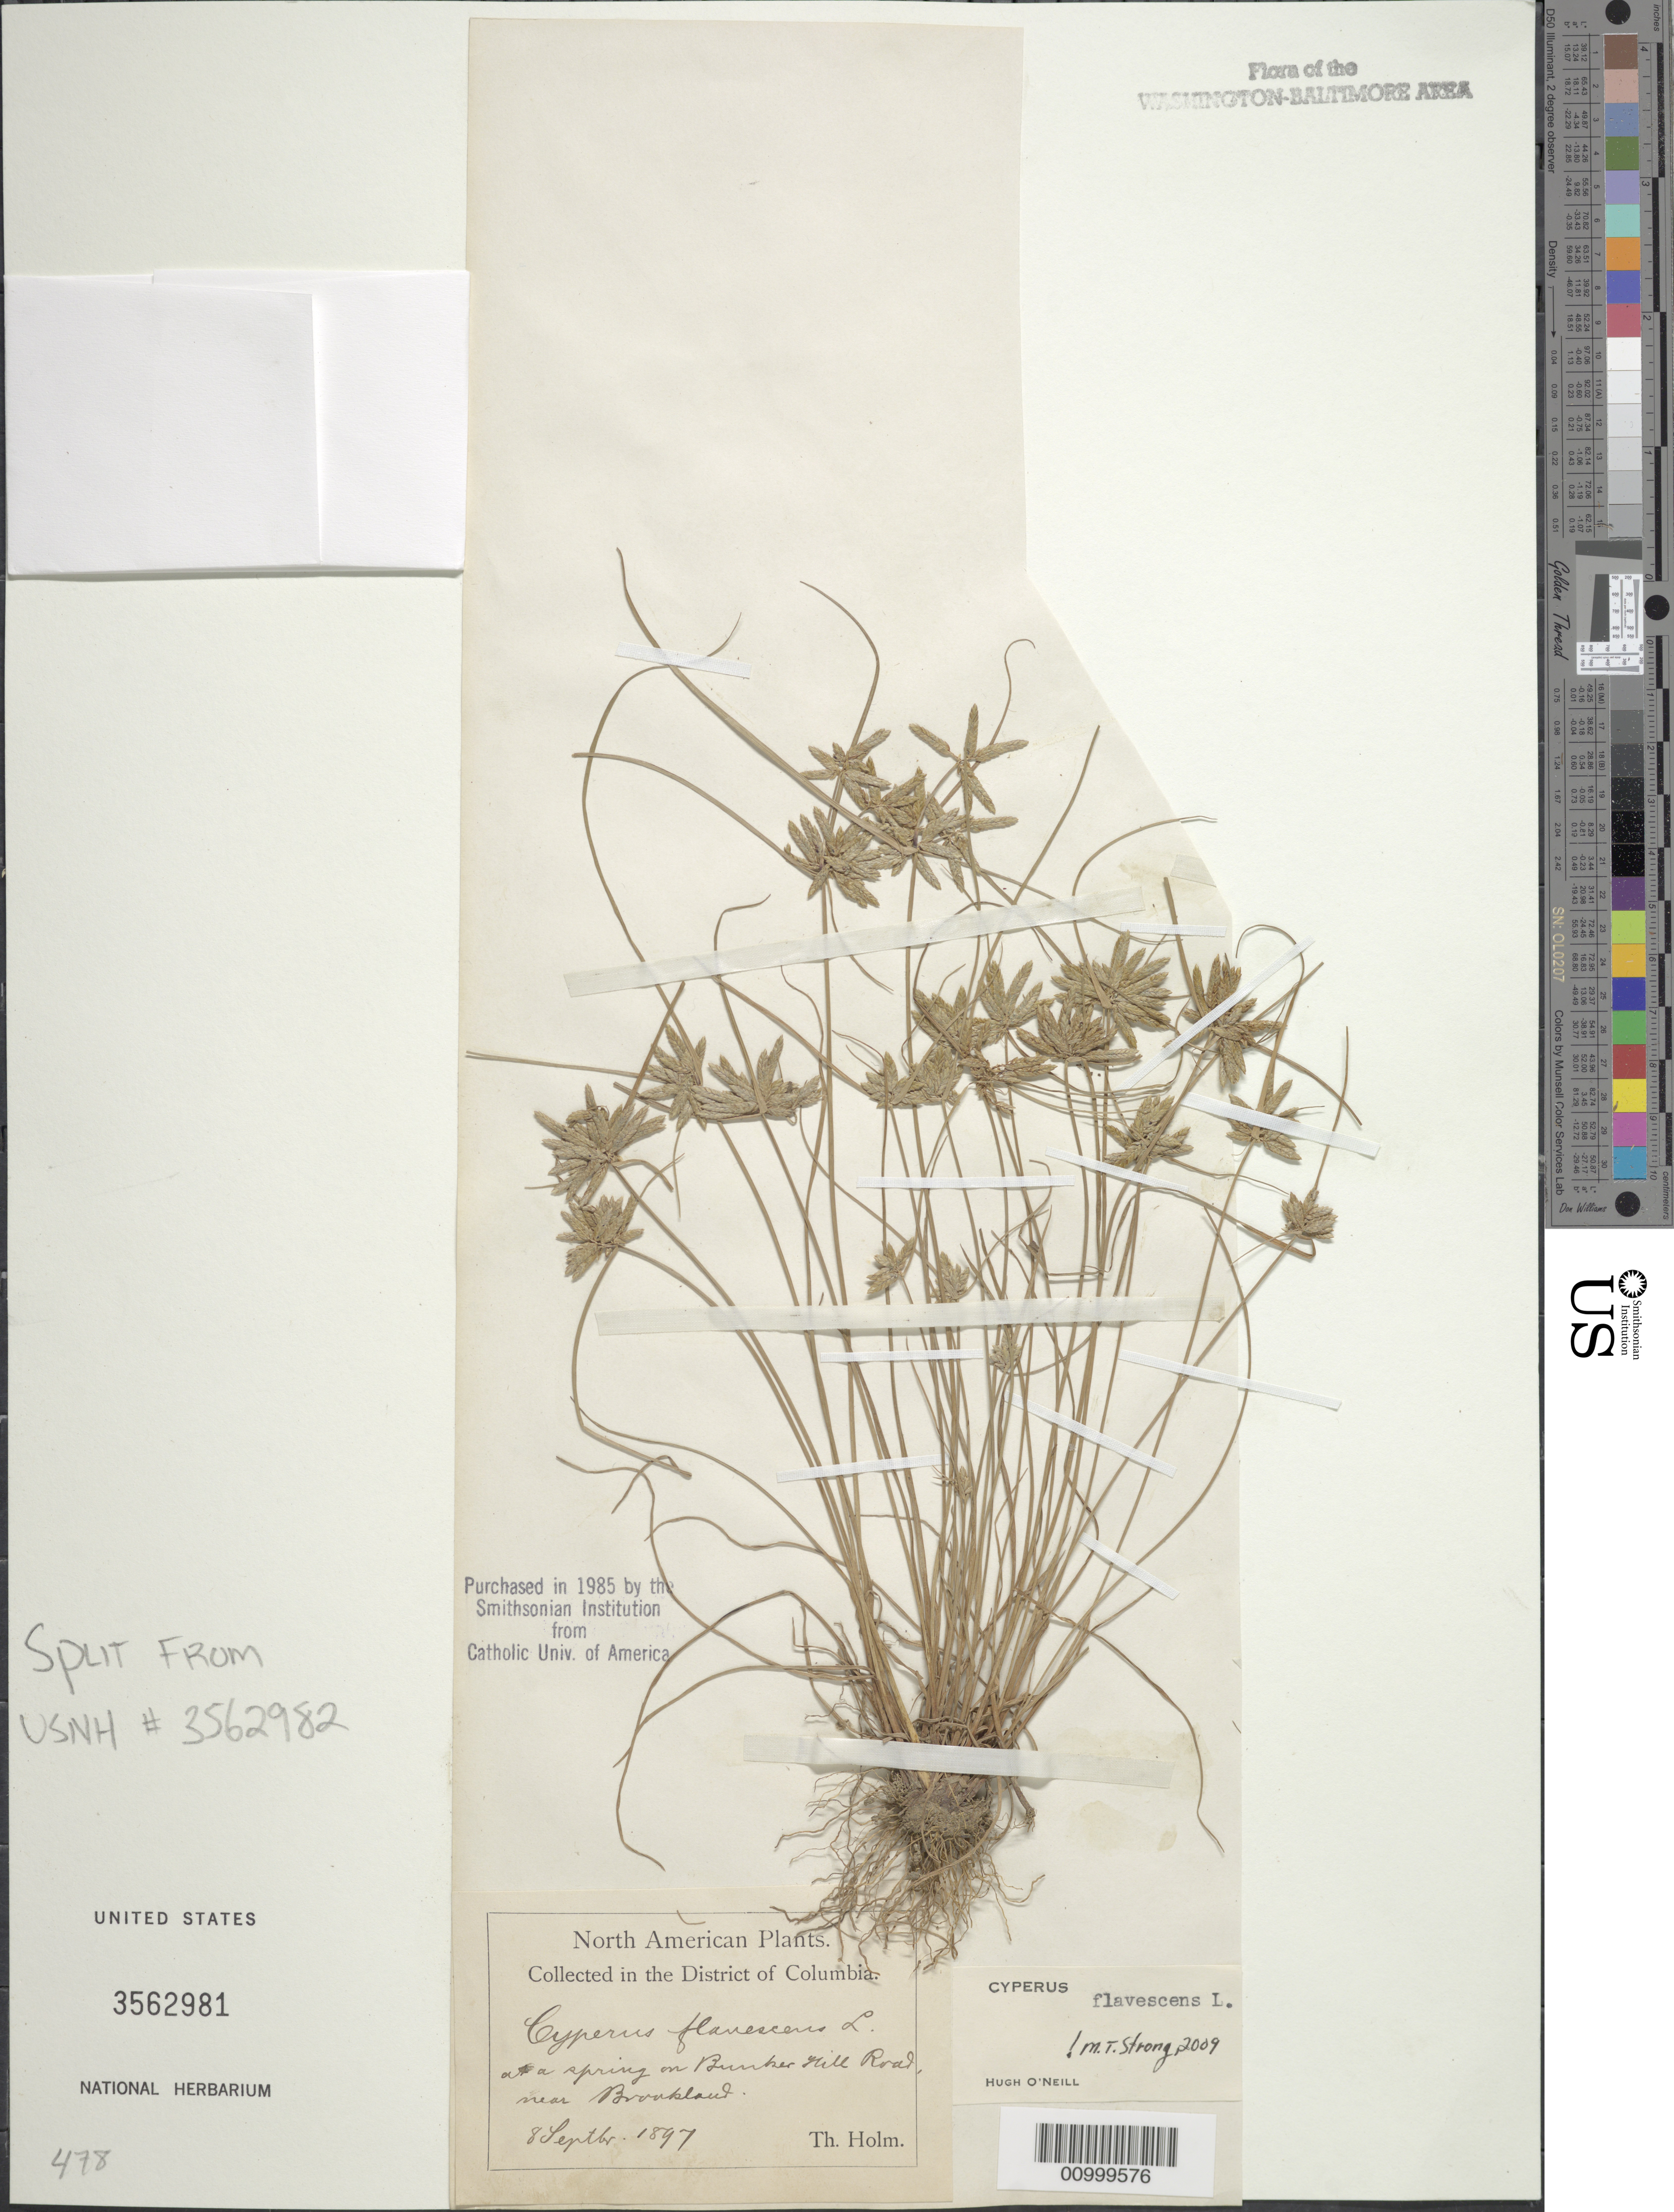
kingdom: Plantae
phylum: Tracheophyta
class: Liliopsida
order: Poales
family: Cyperaceae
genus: Cyperus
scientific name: Cyperus flavescens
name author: L.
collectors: T. Holm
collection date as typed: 08 Sep 1897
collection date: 1897-09-08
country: United States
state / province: District of Columbia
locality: Bunker Hill Road, near Brookland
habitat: at a spring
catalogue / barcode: US 3562981